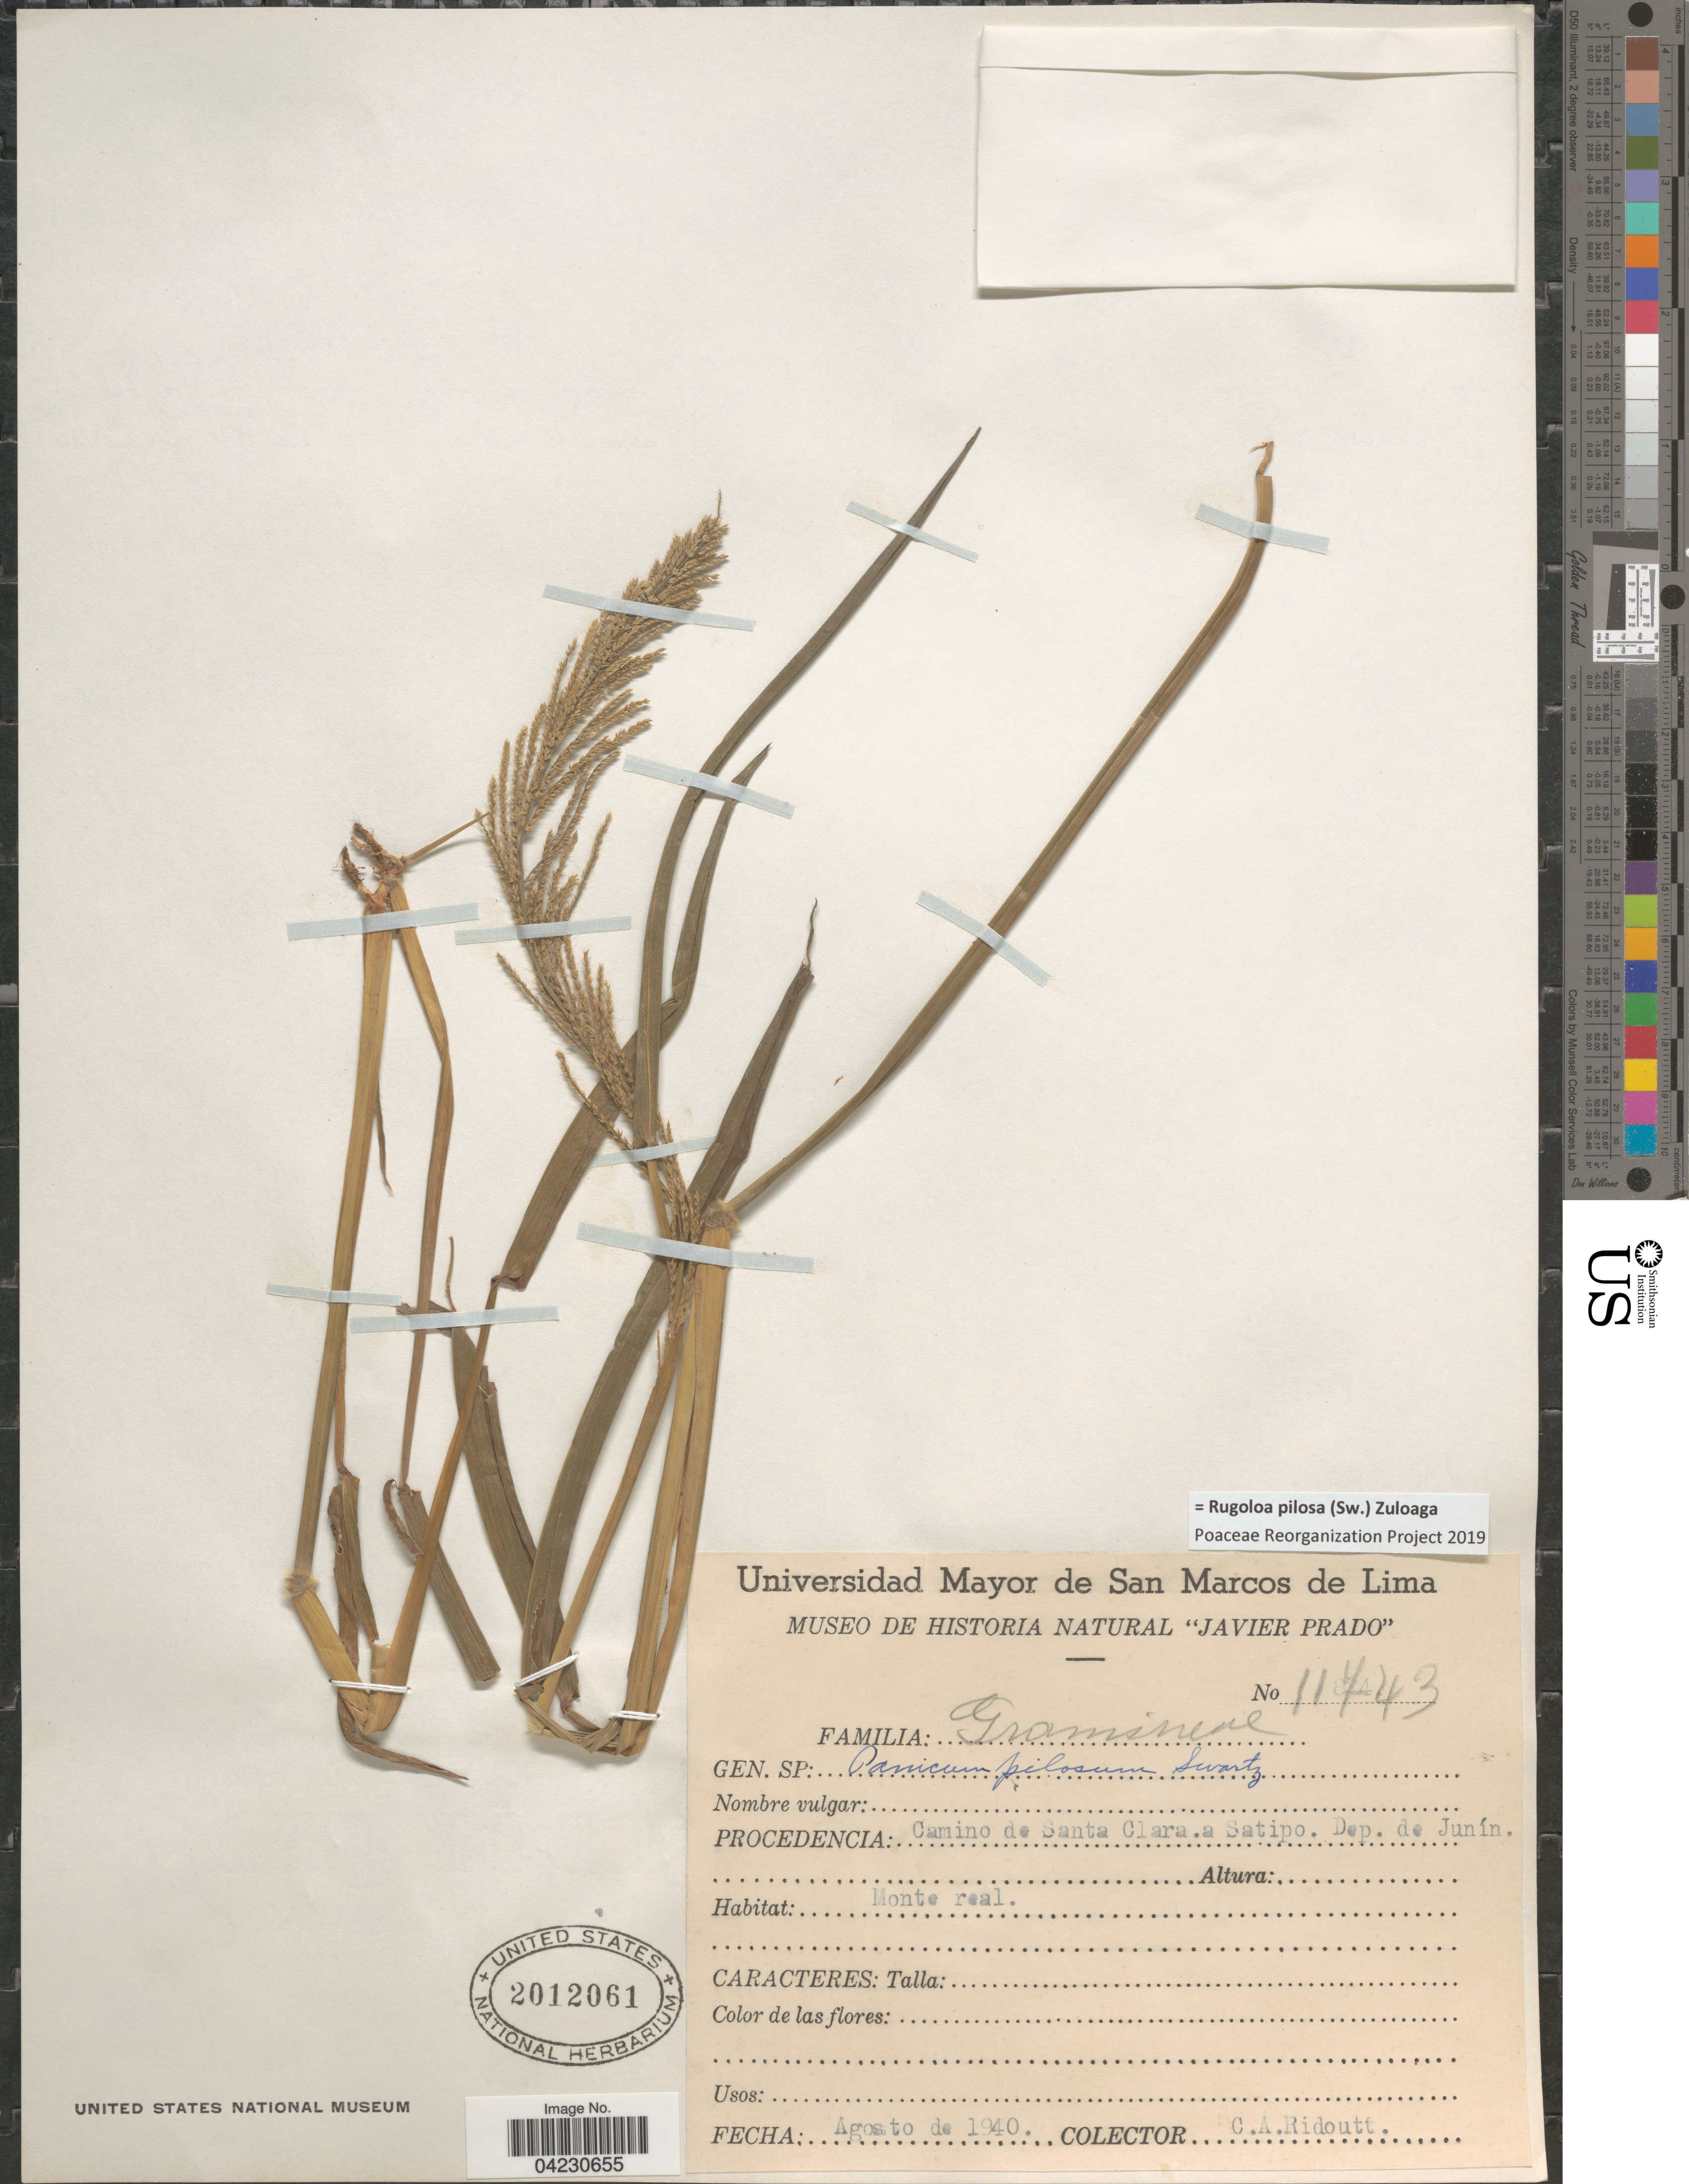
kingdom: Plantae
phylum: Tracheophyta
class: Liliopsida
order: Poales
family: Poaceae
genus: Rugoloa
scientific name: Rugoloa pilosa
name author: (Sw.) Zuloaga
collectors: C. Ridoutt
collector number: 11743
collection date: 1940-08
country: Peru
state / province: Junín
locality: Camino de Santa Clara .a Satipo. Dep. de Junín.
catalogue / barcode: US 2012061